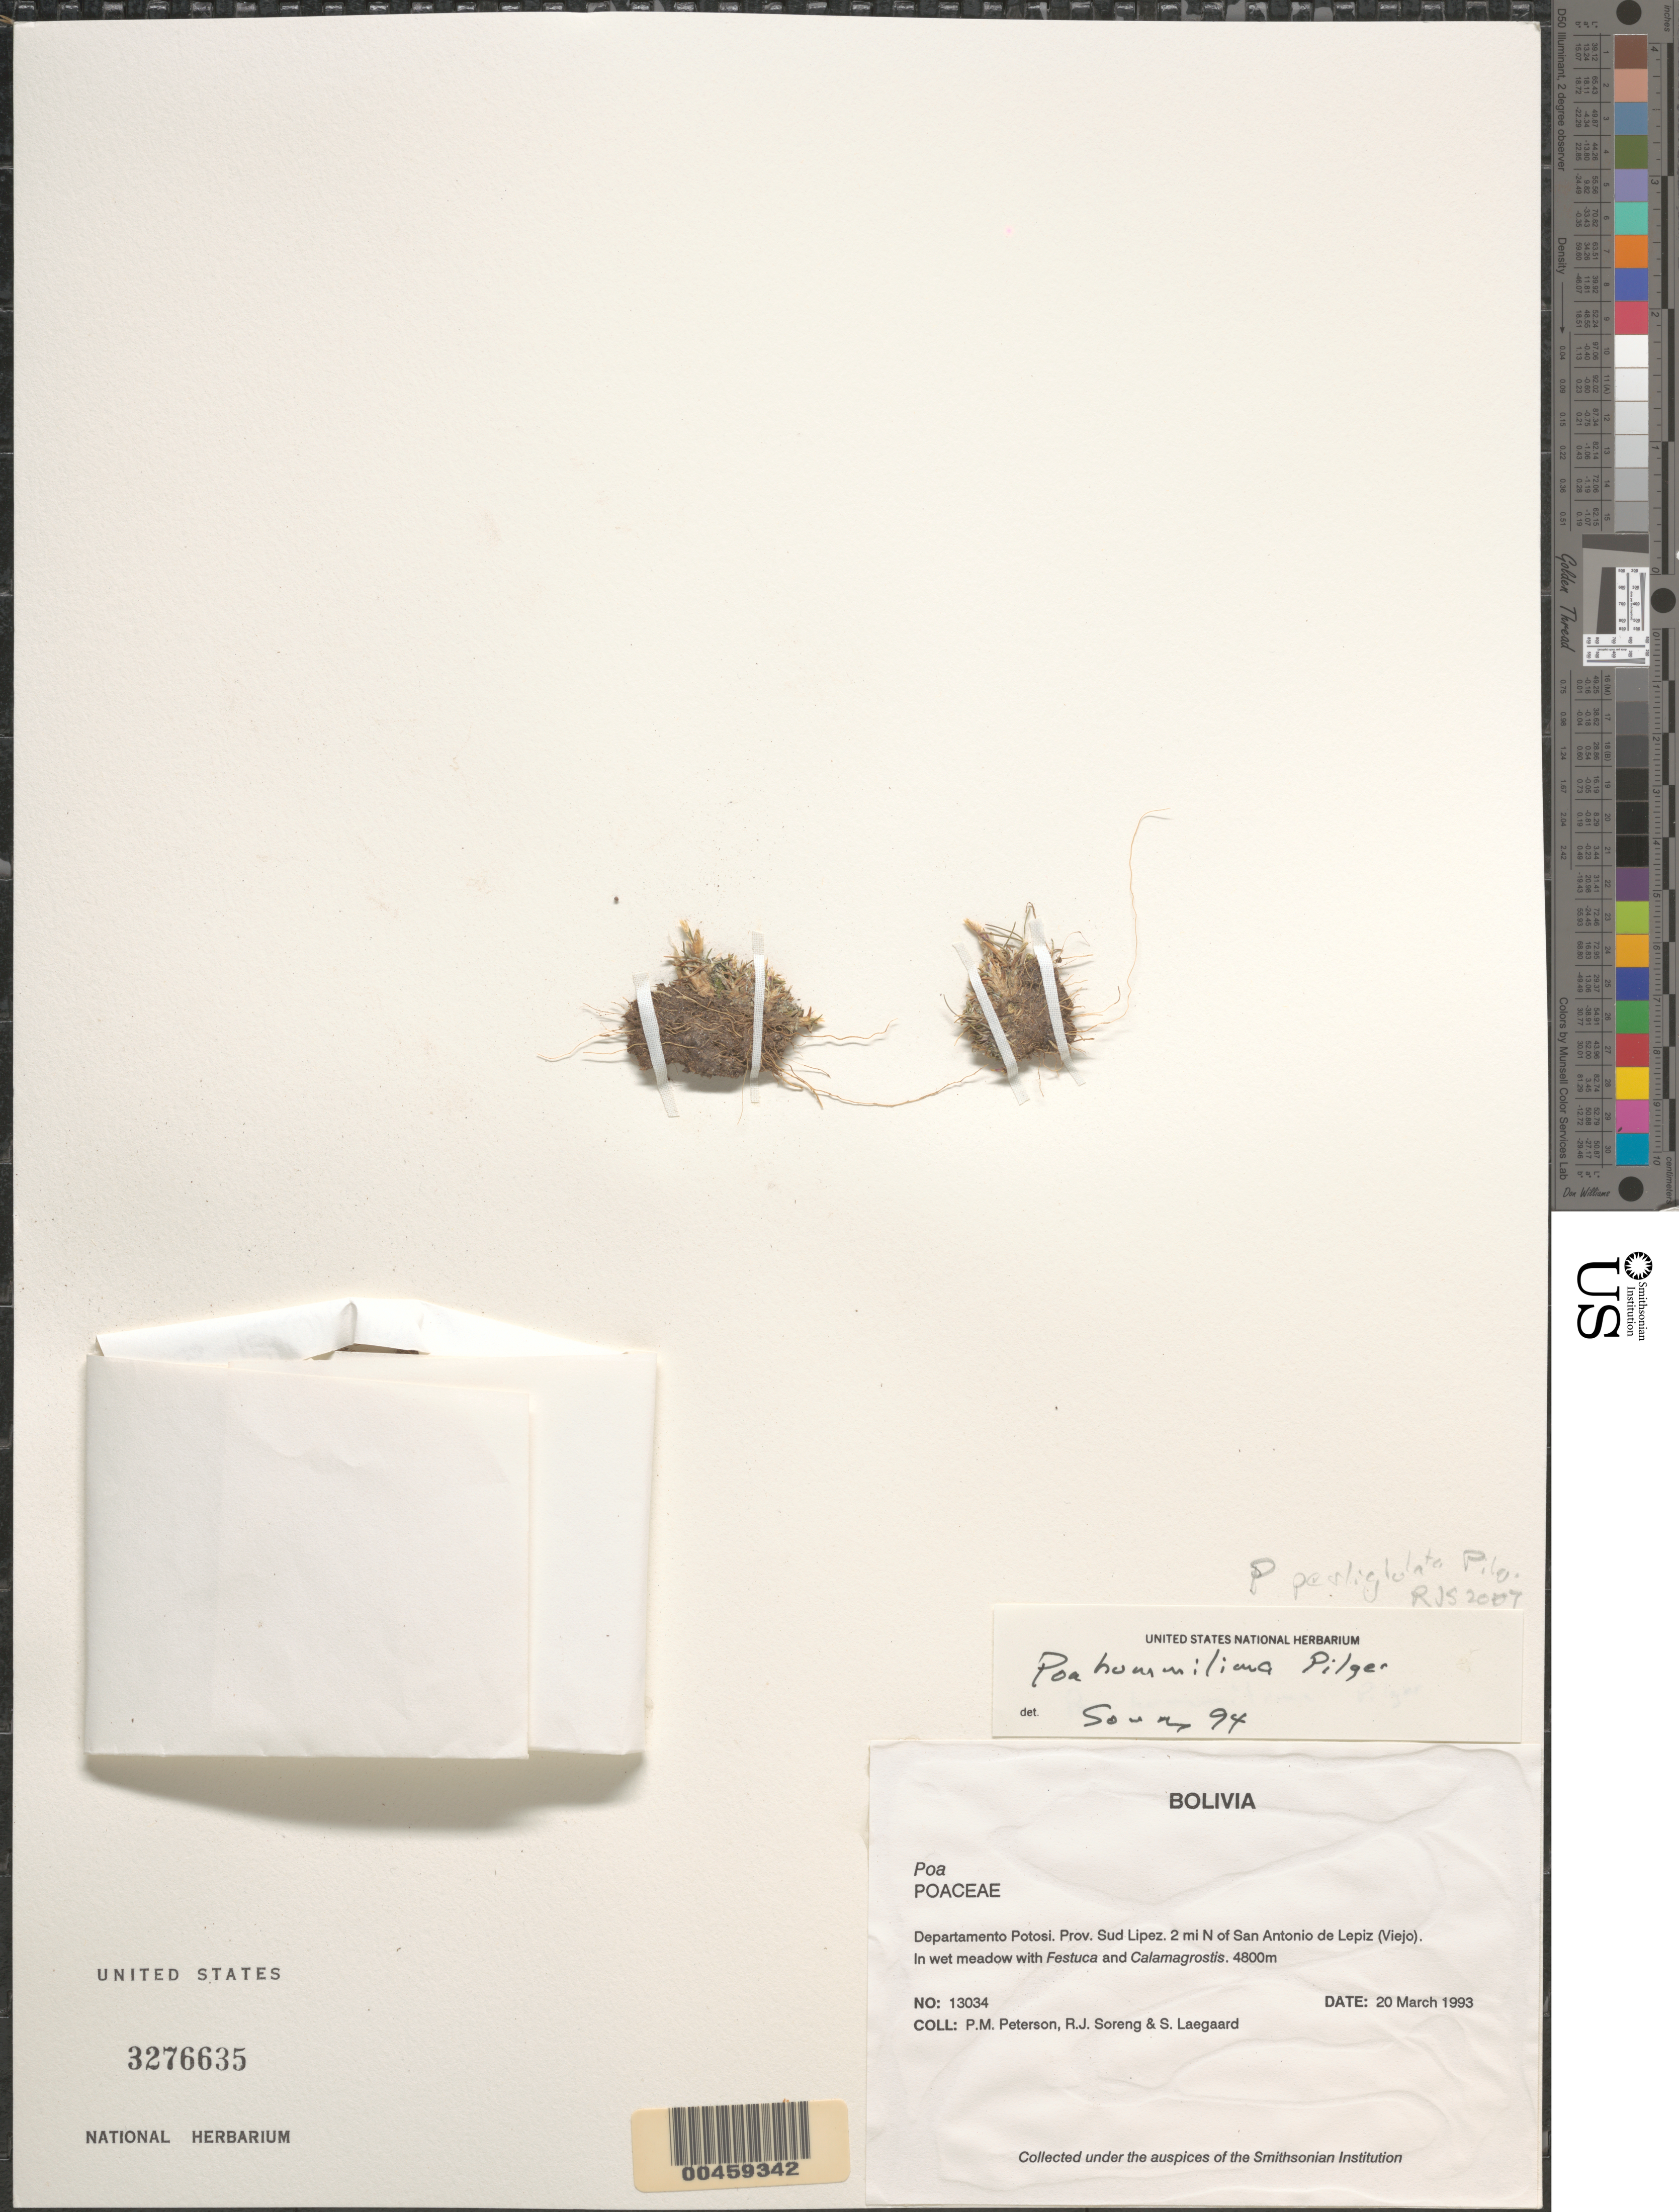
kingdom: Plantae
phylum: Tracheophyta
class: Liliopsida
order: Poales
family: Poaceae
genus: Poa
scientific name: Poa perligulata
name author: Pilg.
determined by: Soreng, Robert J., Research Associate (BOT), Smithsonian Institution - National Museum of Natural History (UNITED STATES)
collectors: P. M. Peterson, R. J. Soreng & S. Lægaard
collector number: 13034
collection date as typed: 20 Mar 1993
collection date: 1993-03-20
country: Bolivia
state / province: Potosí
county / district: Sud Lípez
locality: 2 mi N of San Antonia de Lepiz (Viejo).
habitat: In wet meadow with Festuca and Calamagrostis.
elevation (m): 4800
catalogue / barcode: US 3276635